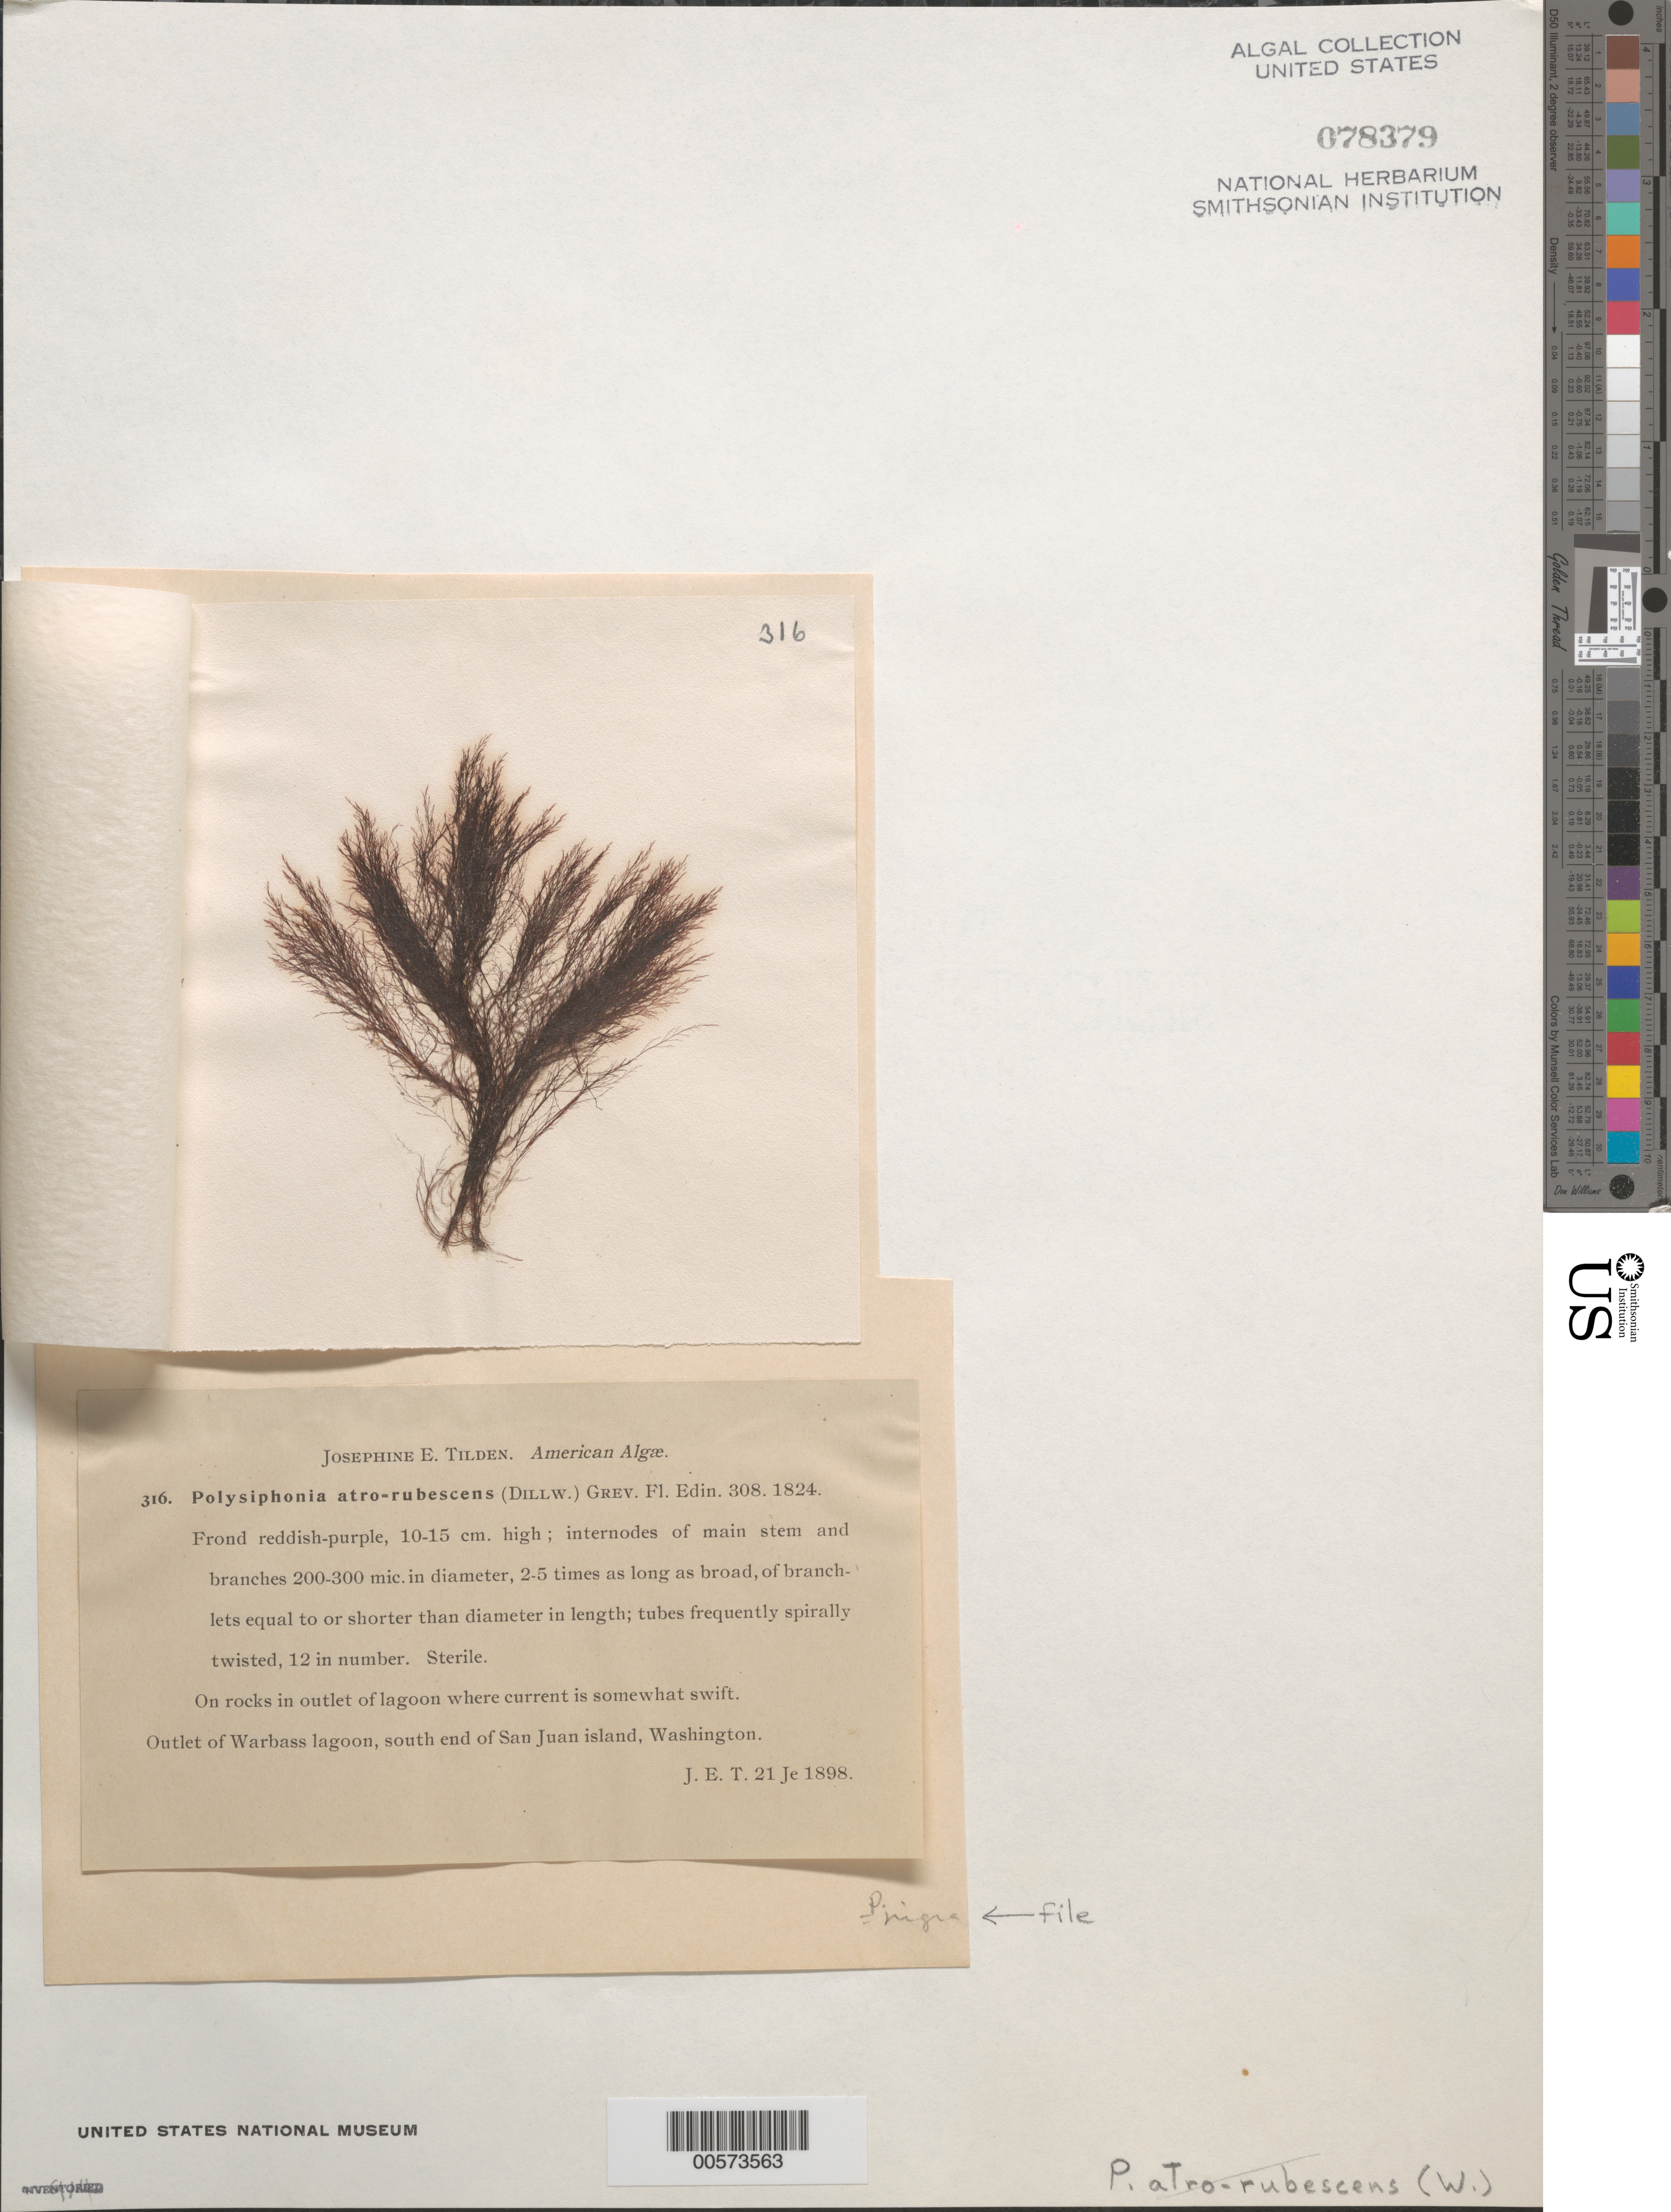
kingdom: Plantae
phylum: Rhodophyta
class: Florideophyceae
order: Ceramiales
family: Rhodomelaceae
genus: Vertebrata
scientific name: Vertebrata nigra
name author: (Hudson) Diaz-Tapia & Maggs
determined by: Algae name updating Project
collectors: J. E. Tilden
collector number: JET 316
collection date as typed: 21 Jun 1898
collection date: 1898-06-21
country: United States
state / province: Washington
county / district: San Juan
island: San Juan Island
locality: Warbass Lagoon outlet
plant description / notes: Tilden, American Algae, as Polysiphonia atro-rubescens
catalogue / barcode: US 78379